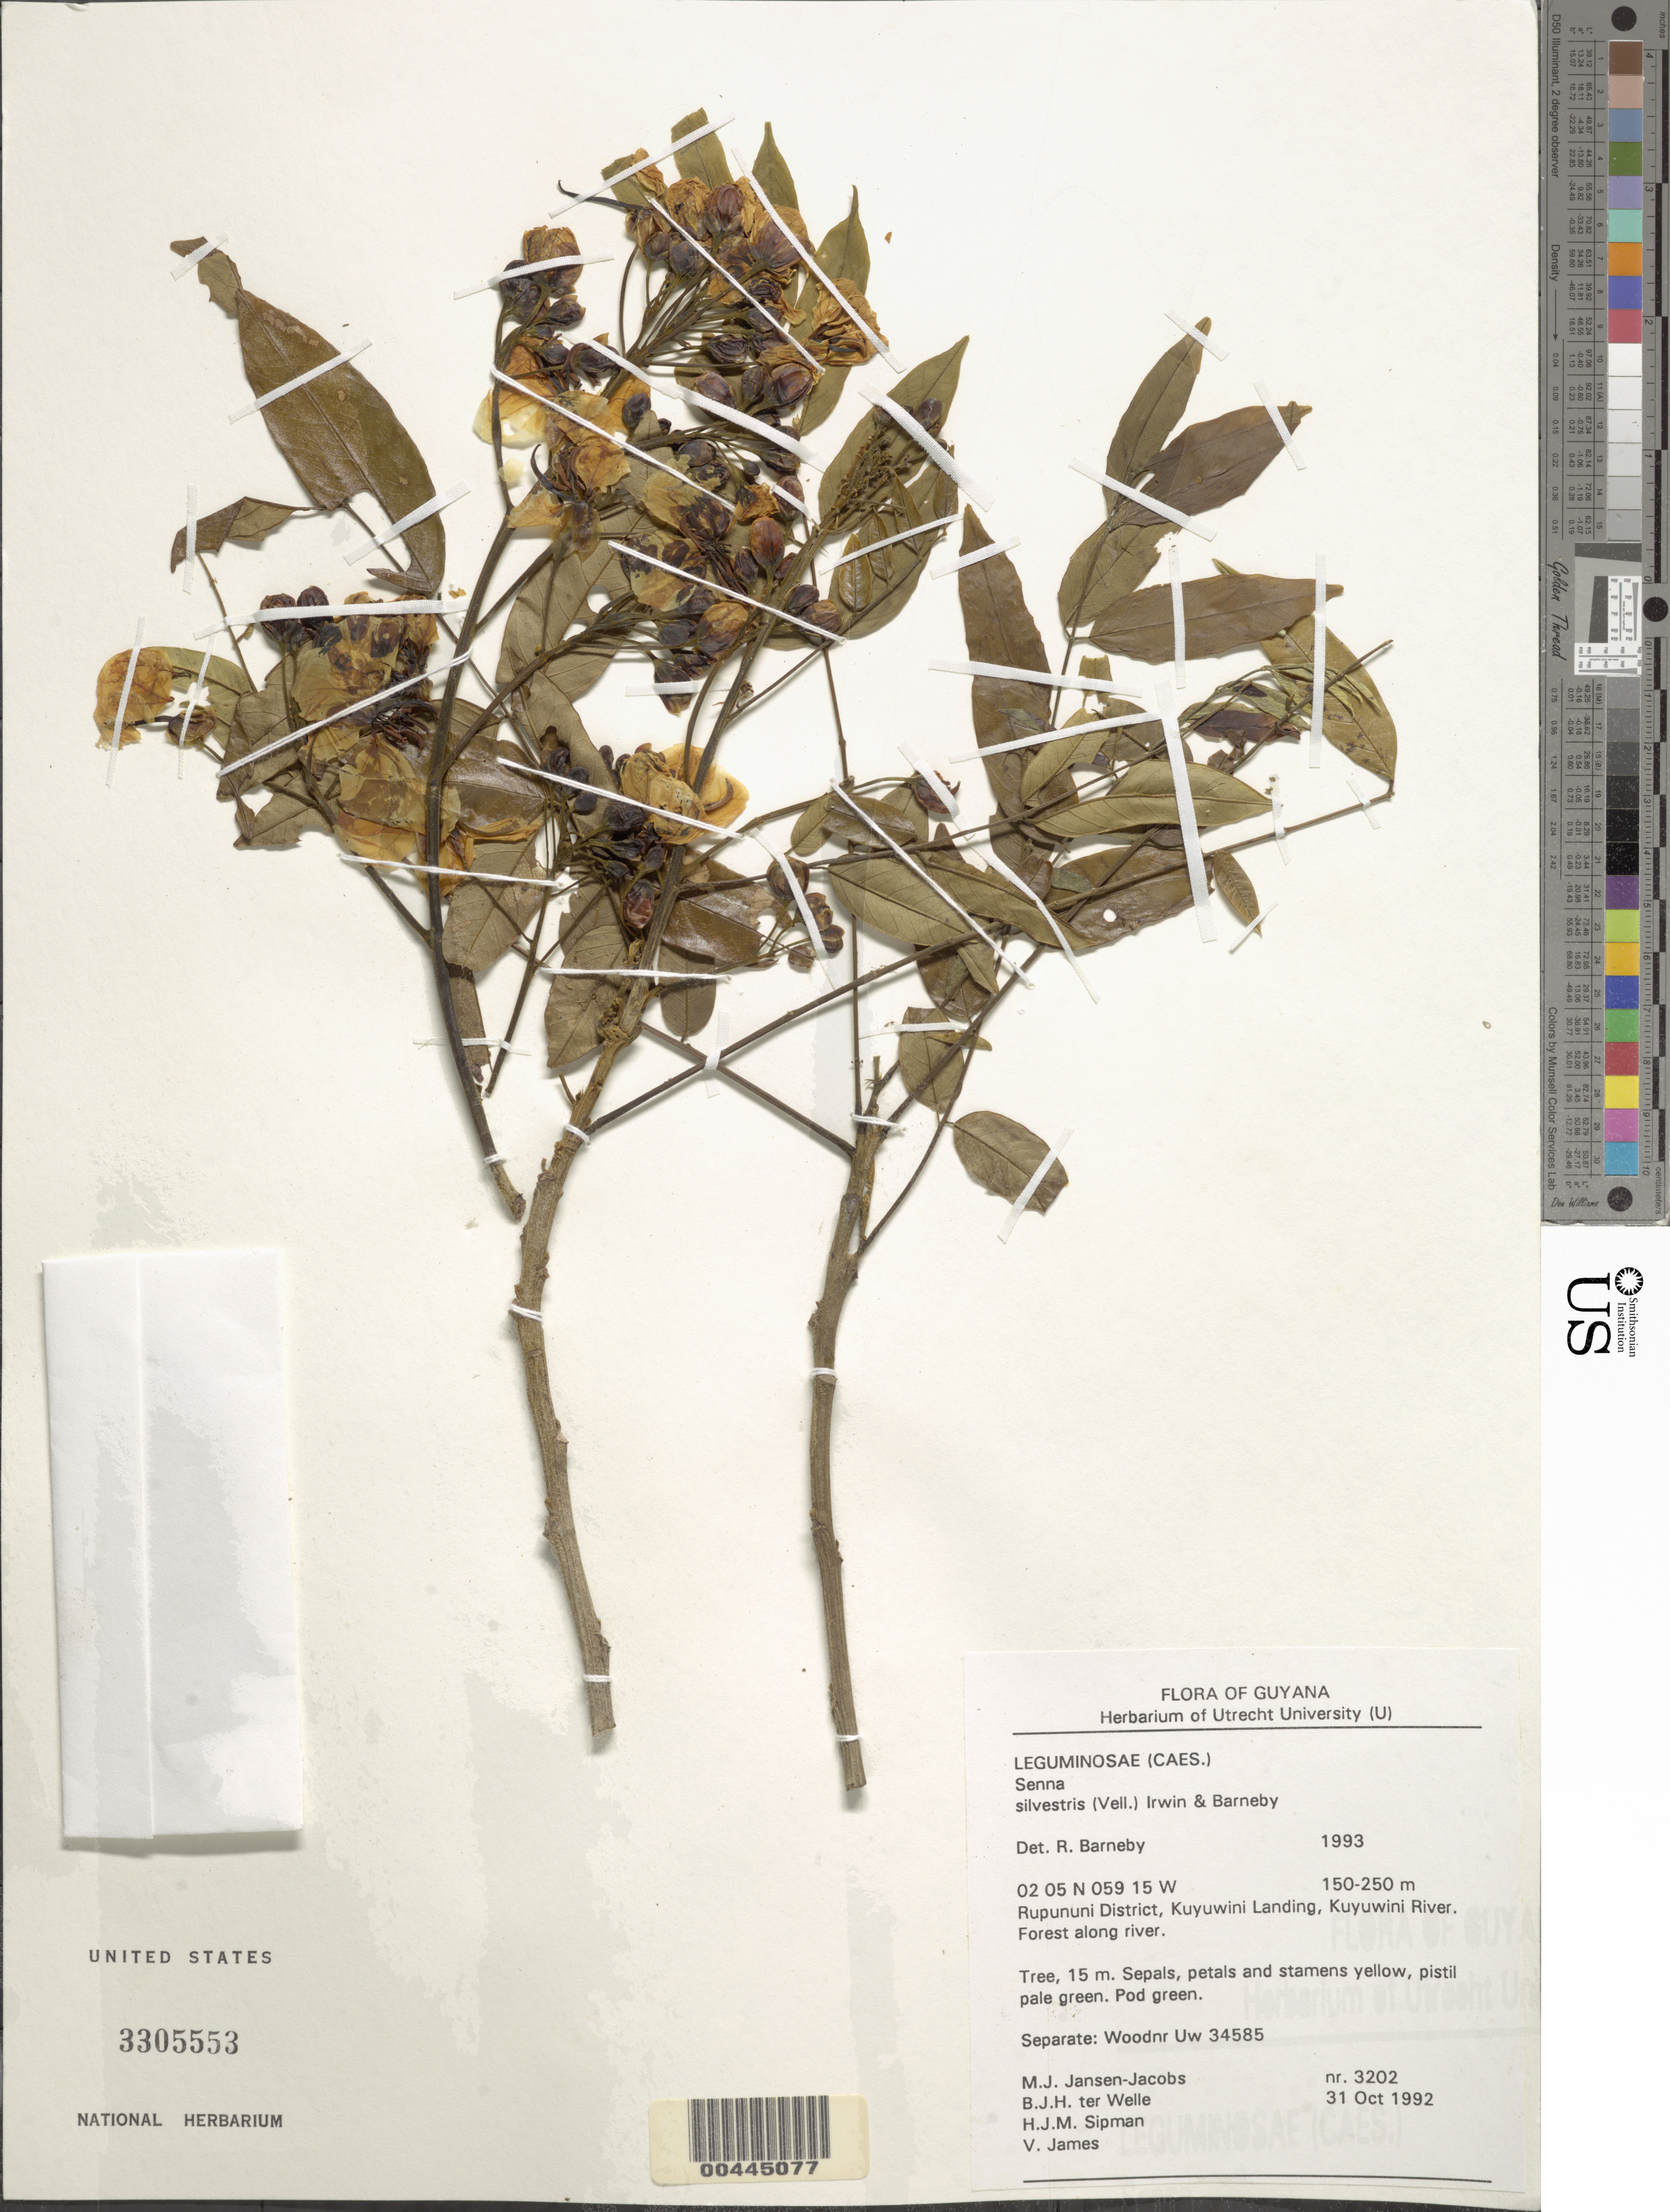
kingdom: Plantae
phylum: Tracheophyta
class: Magnoliopsida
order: Fabales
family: Fabaceae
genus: Senna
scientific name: Senna silvestris var. silvestris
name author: (Vell.) H.S. Irwin & Barneby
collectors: M. J. Jansen-Jacobs, B. Welle, H. J. M. Sipman & V. James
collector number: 3202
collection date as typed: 31 Oct 1992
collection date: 1992-10-31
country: Guyana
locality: Rupununi dist., kuyuwini landing, kuyuwini river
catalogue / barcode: US 3305553